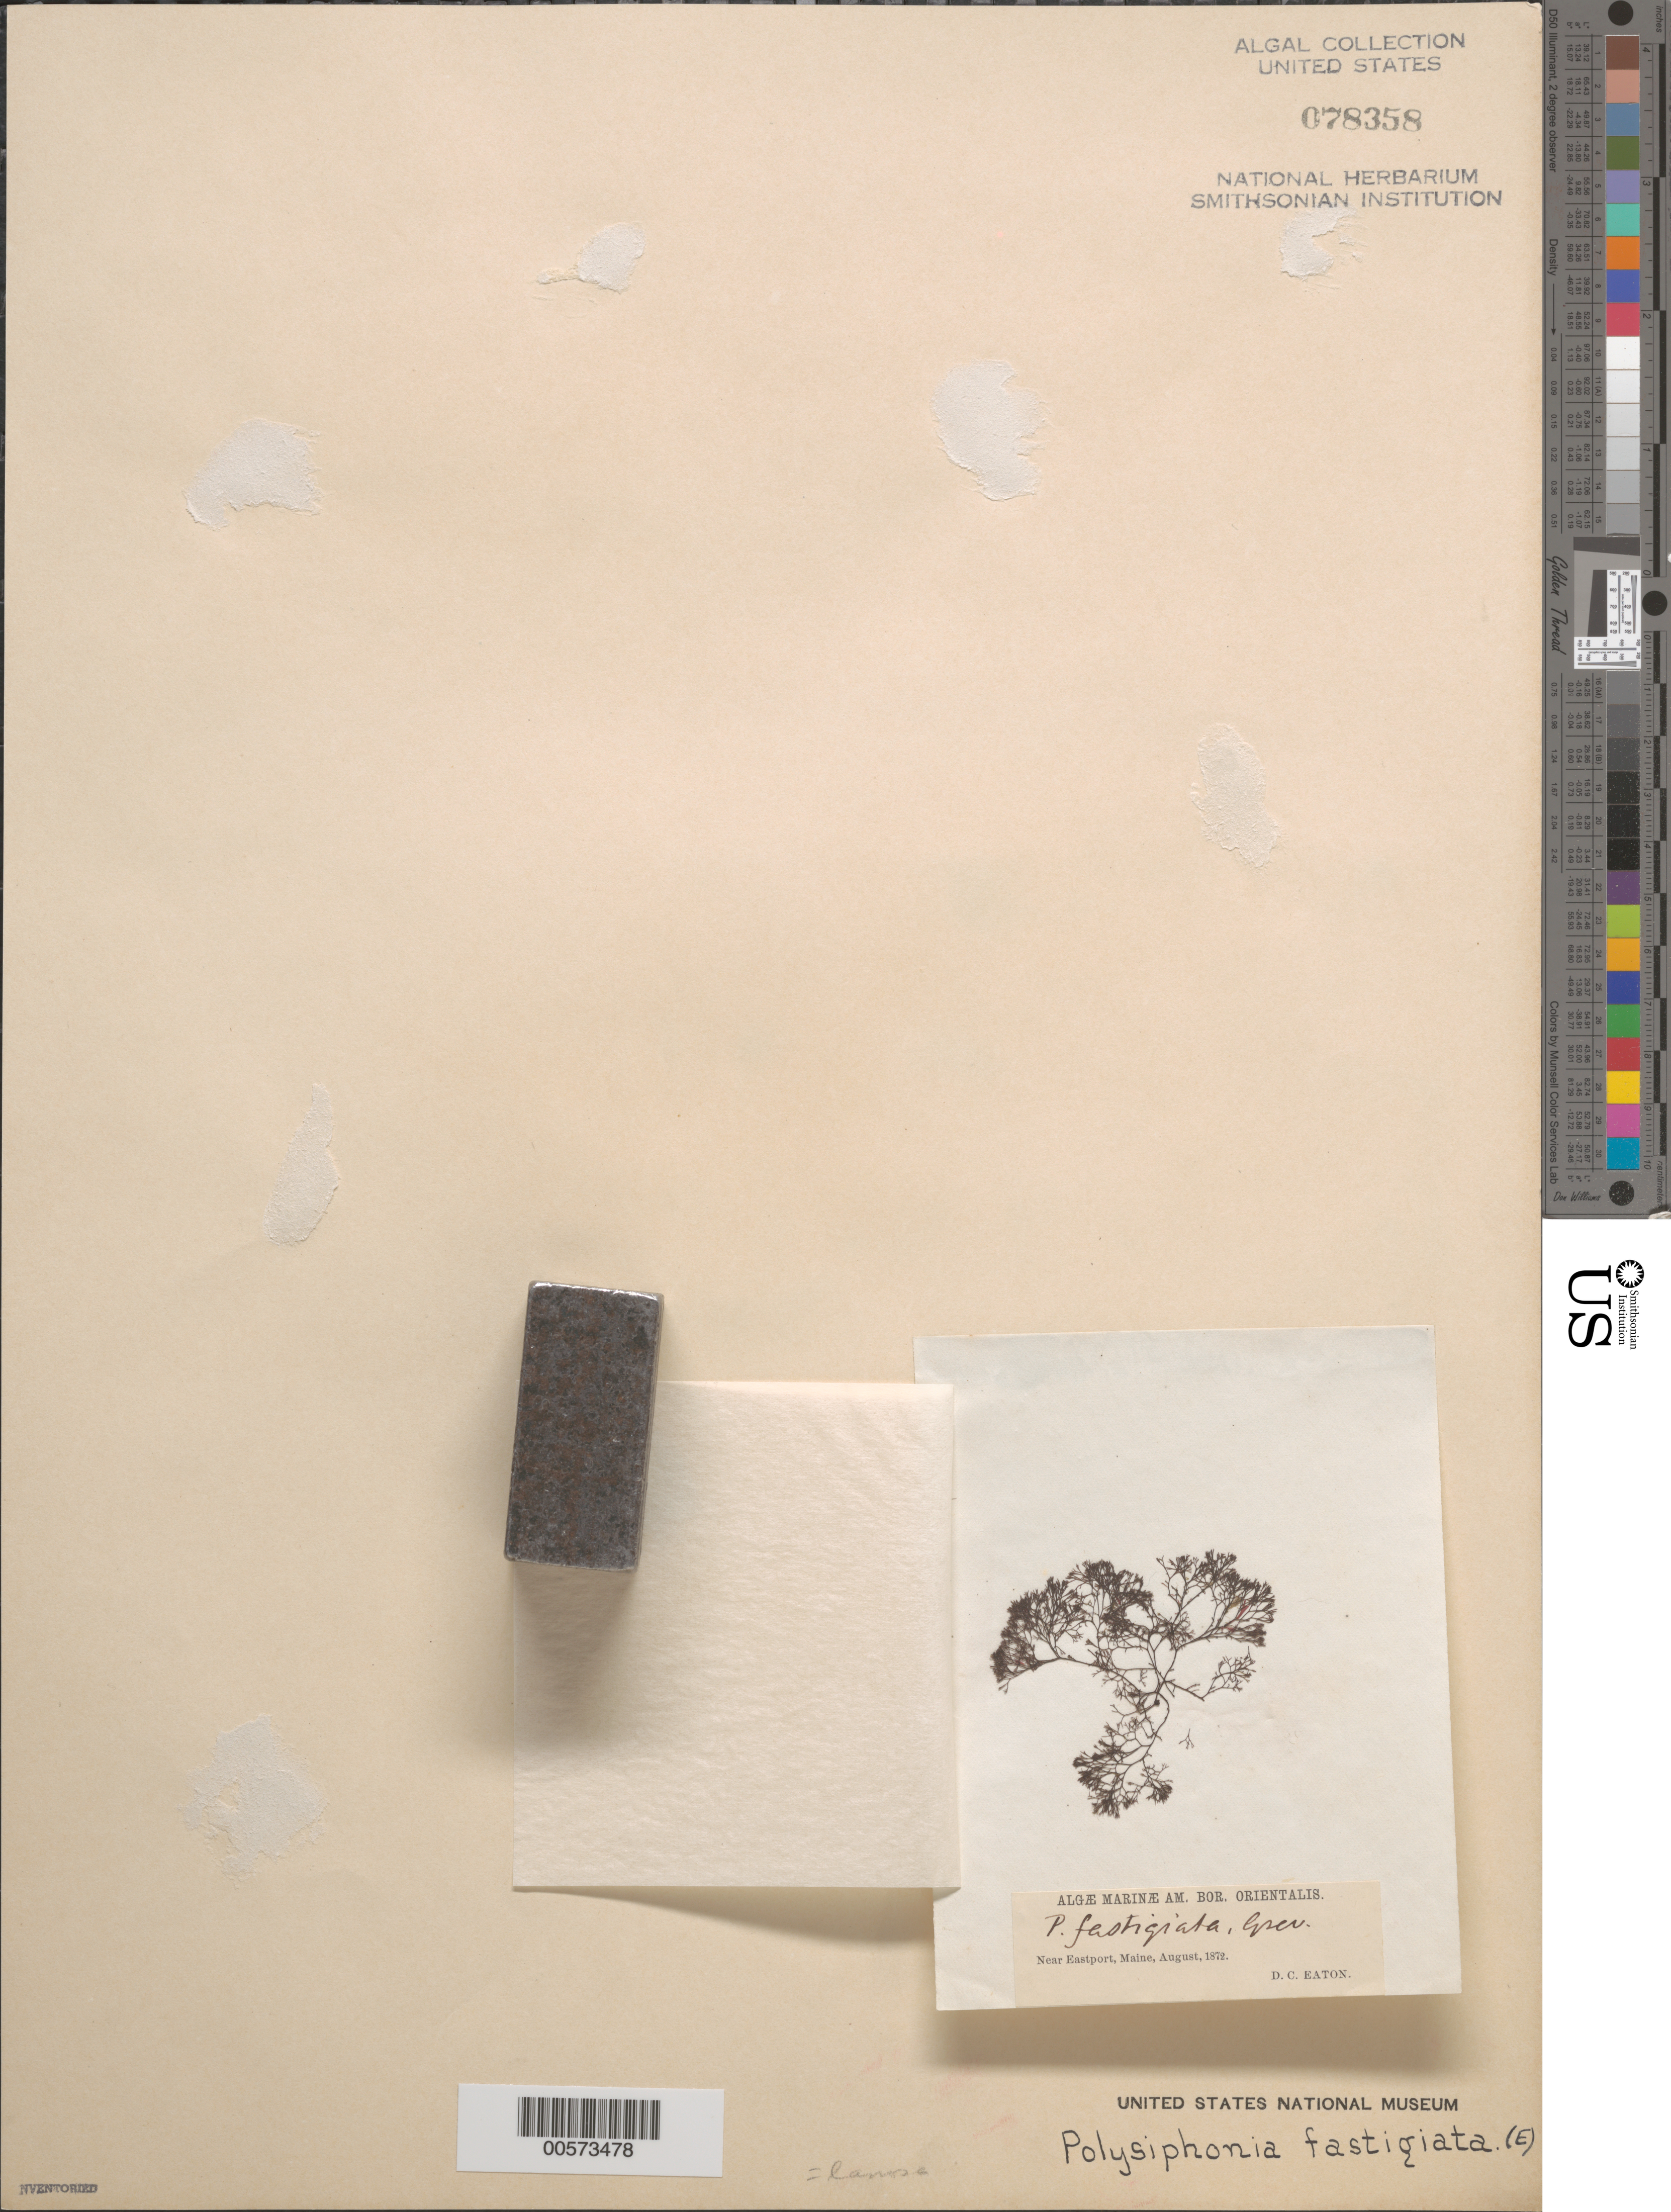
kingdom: Plantae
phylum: Rhodophyta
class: Florideophyceae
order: Ceramiales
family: Rhodomelaceae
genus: Vertebrata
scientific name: Vertebrata lanosa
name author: (L.) T.A. Chr.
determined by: Algae name updating Project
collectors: D. C. Eaton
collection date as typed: Aug 1872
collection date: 1872-08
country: United States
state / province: Maine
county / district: Washington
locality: Near Eastport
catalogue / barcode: US 78358